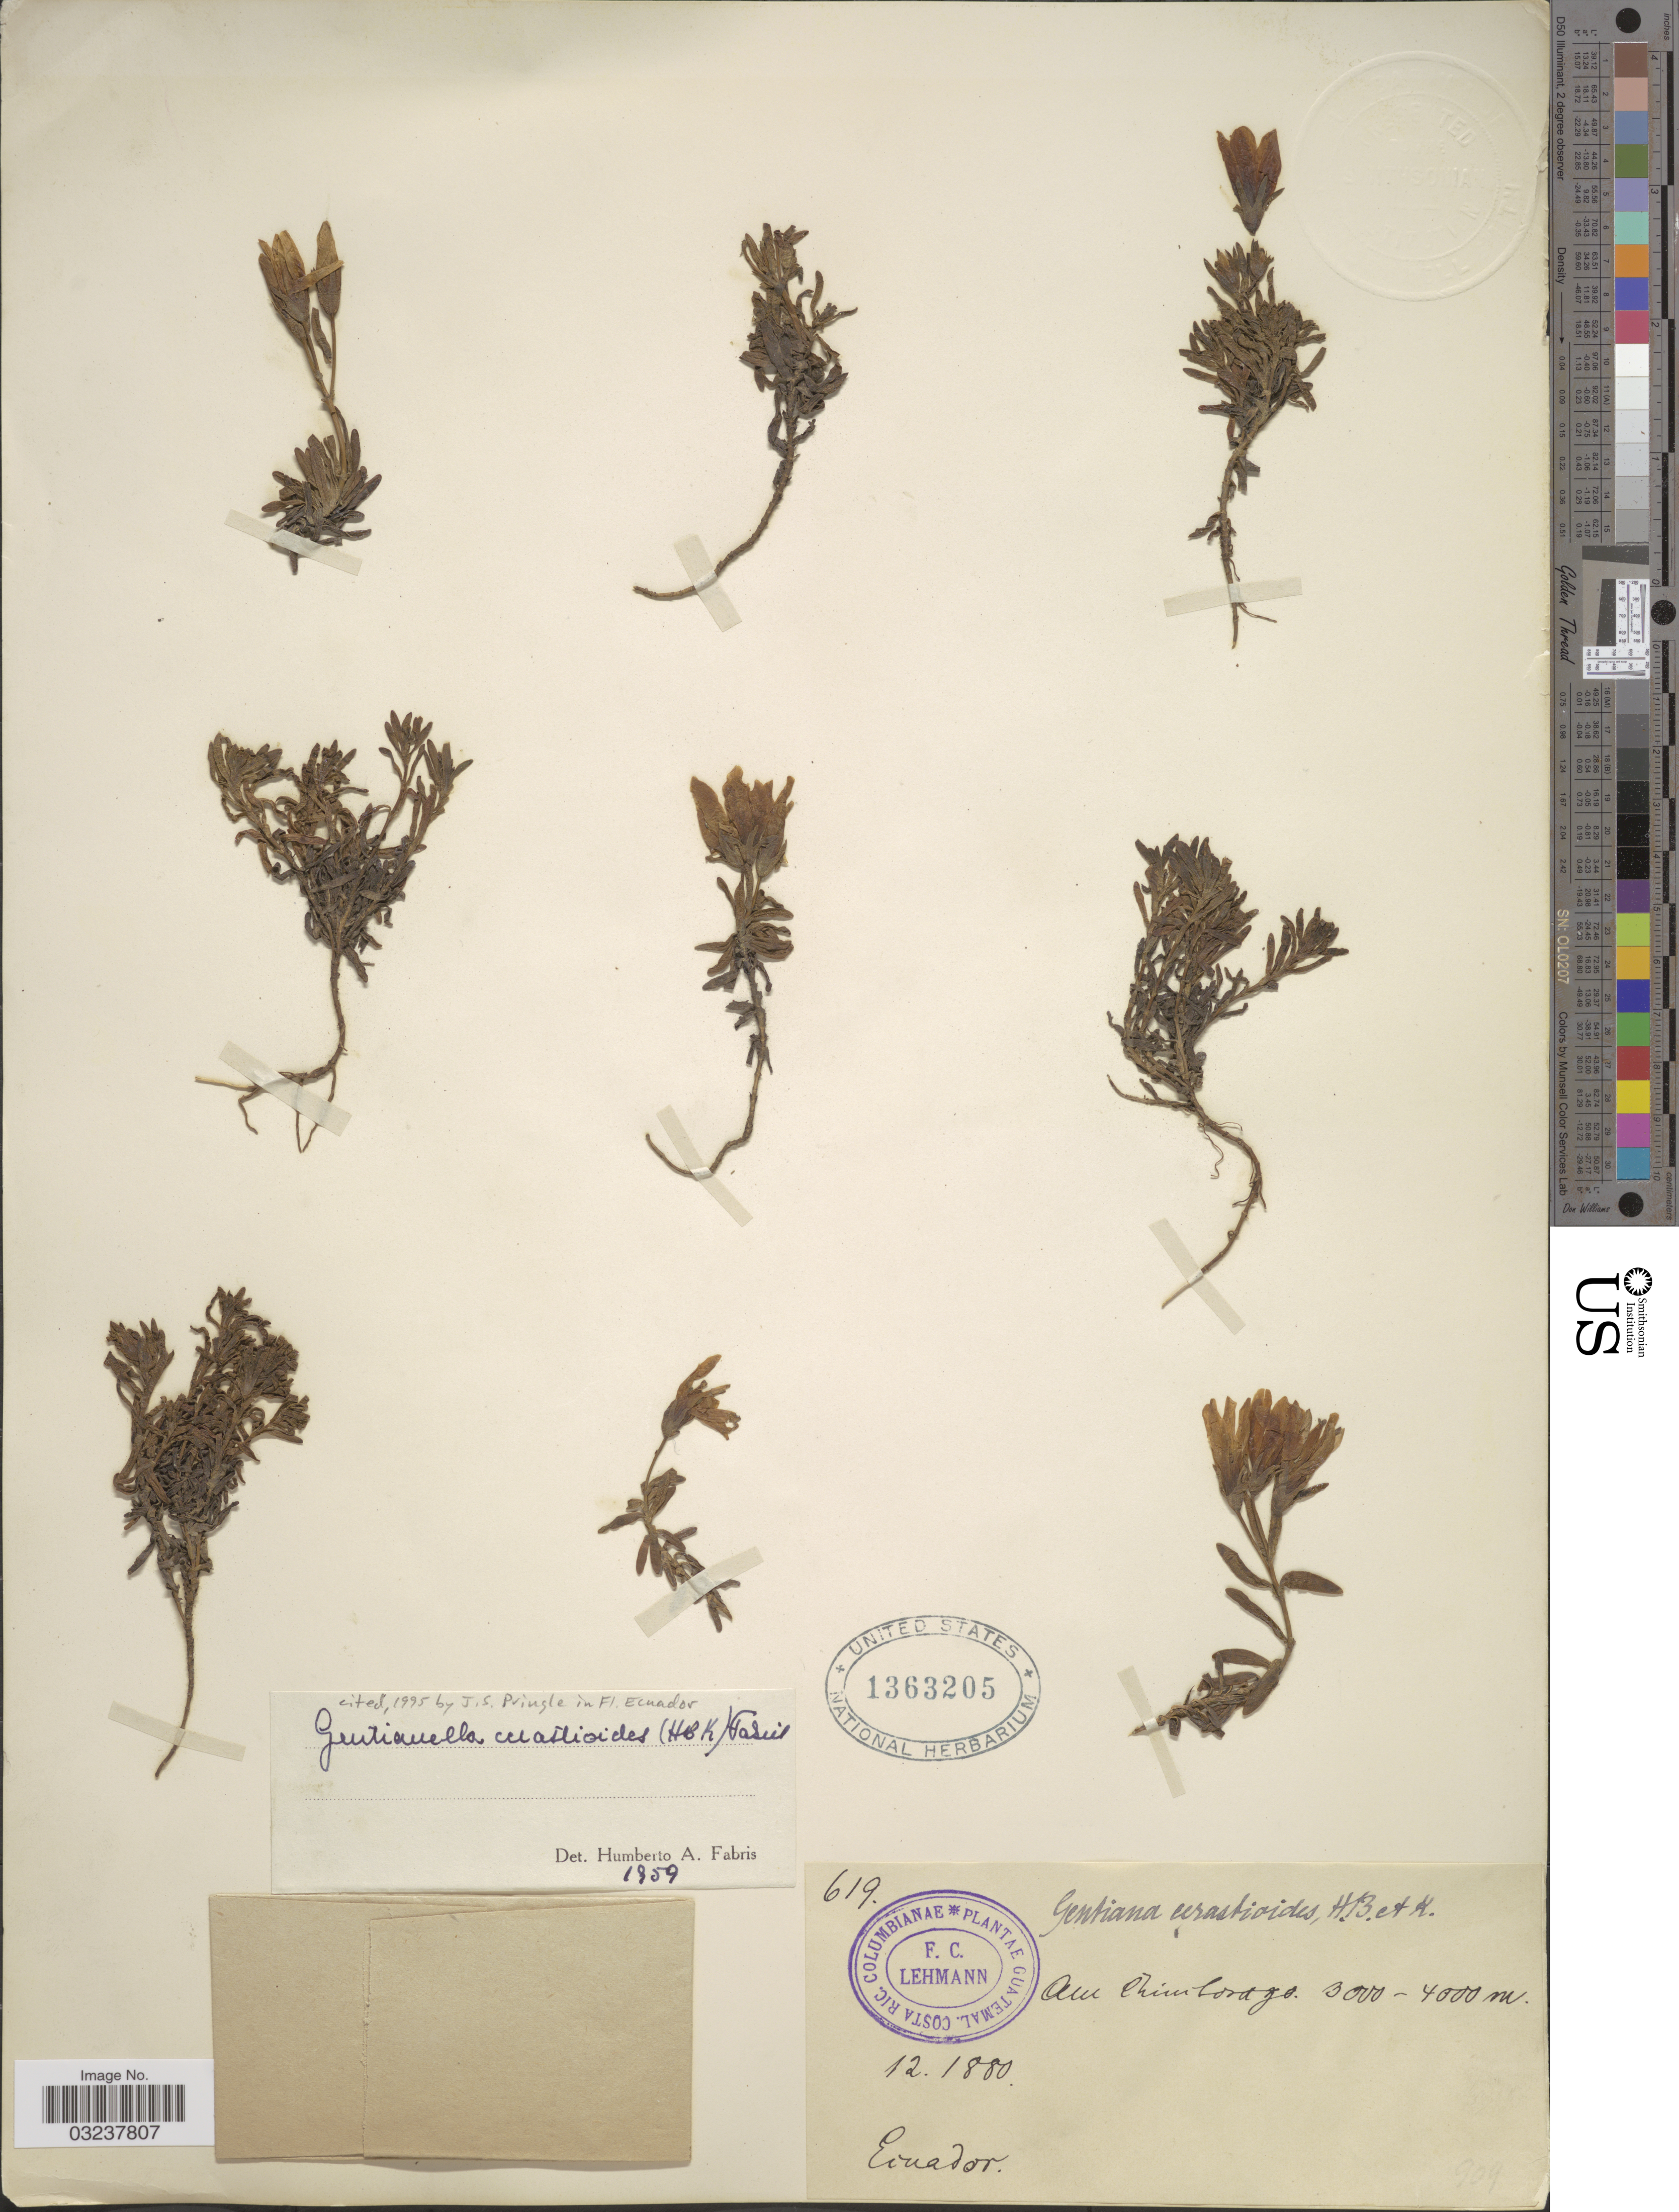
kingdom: Plantae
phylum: Tracheophyta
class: Magnoliopsida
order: Gentianales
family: Gentianaceae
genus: Gentianella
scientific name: Gentianella cerastioides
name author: (Kunth) Fabris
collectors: F. C. Lehmann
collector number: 619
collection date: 1880-12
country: Ecuador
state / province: Chimborazo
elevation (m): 3000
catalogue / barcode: US 1363205